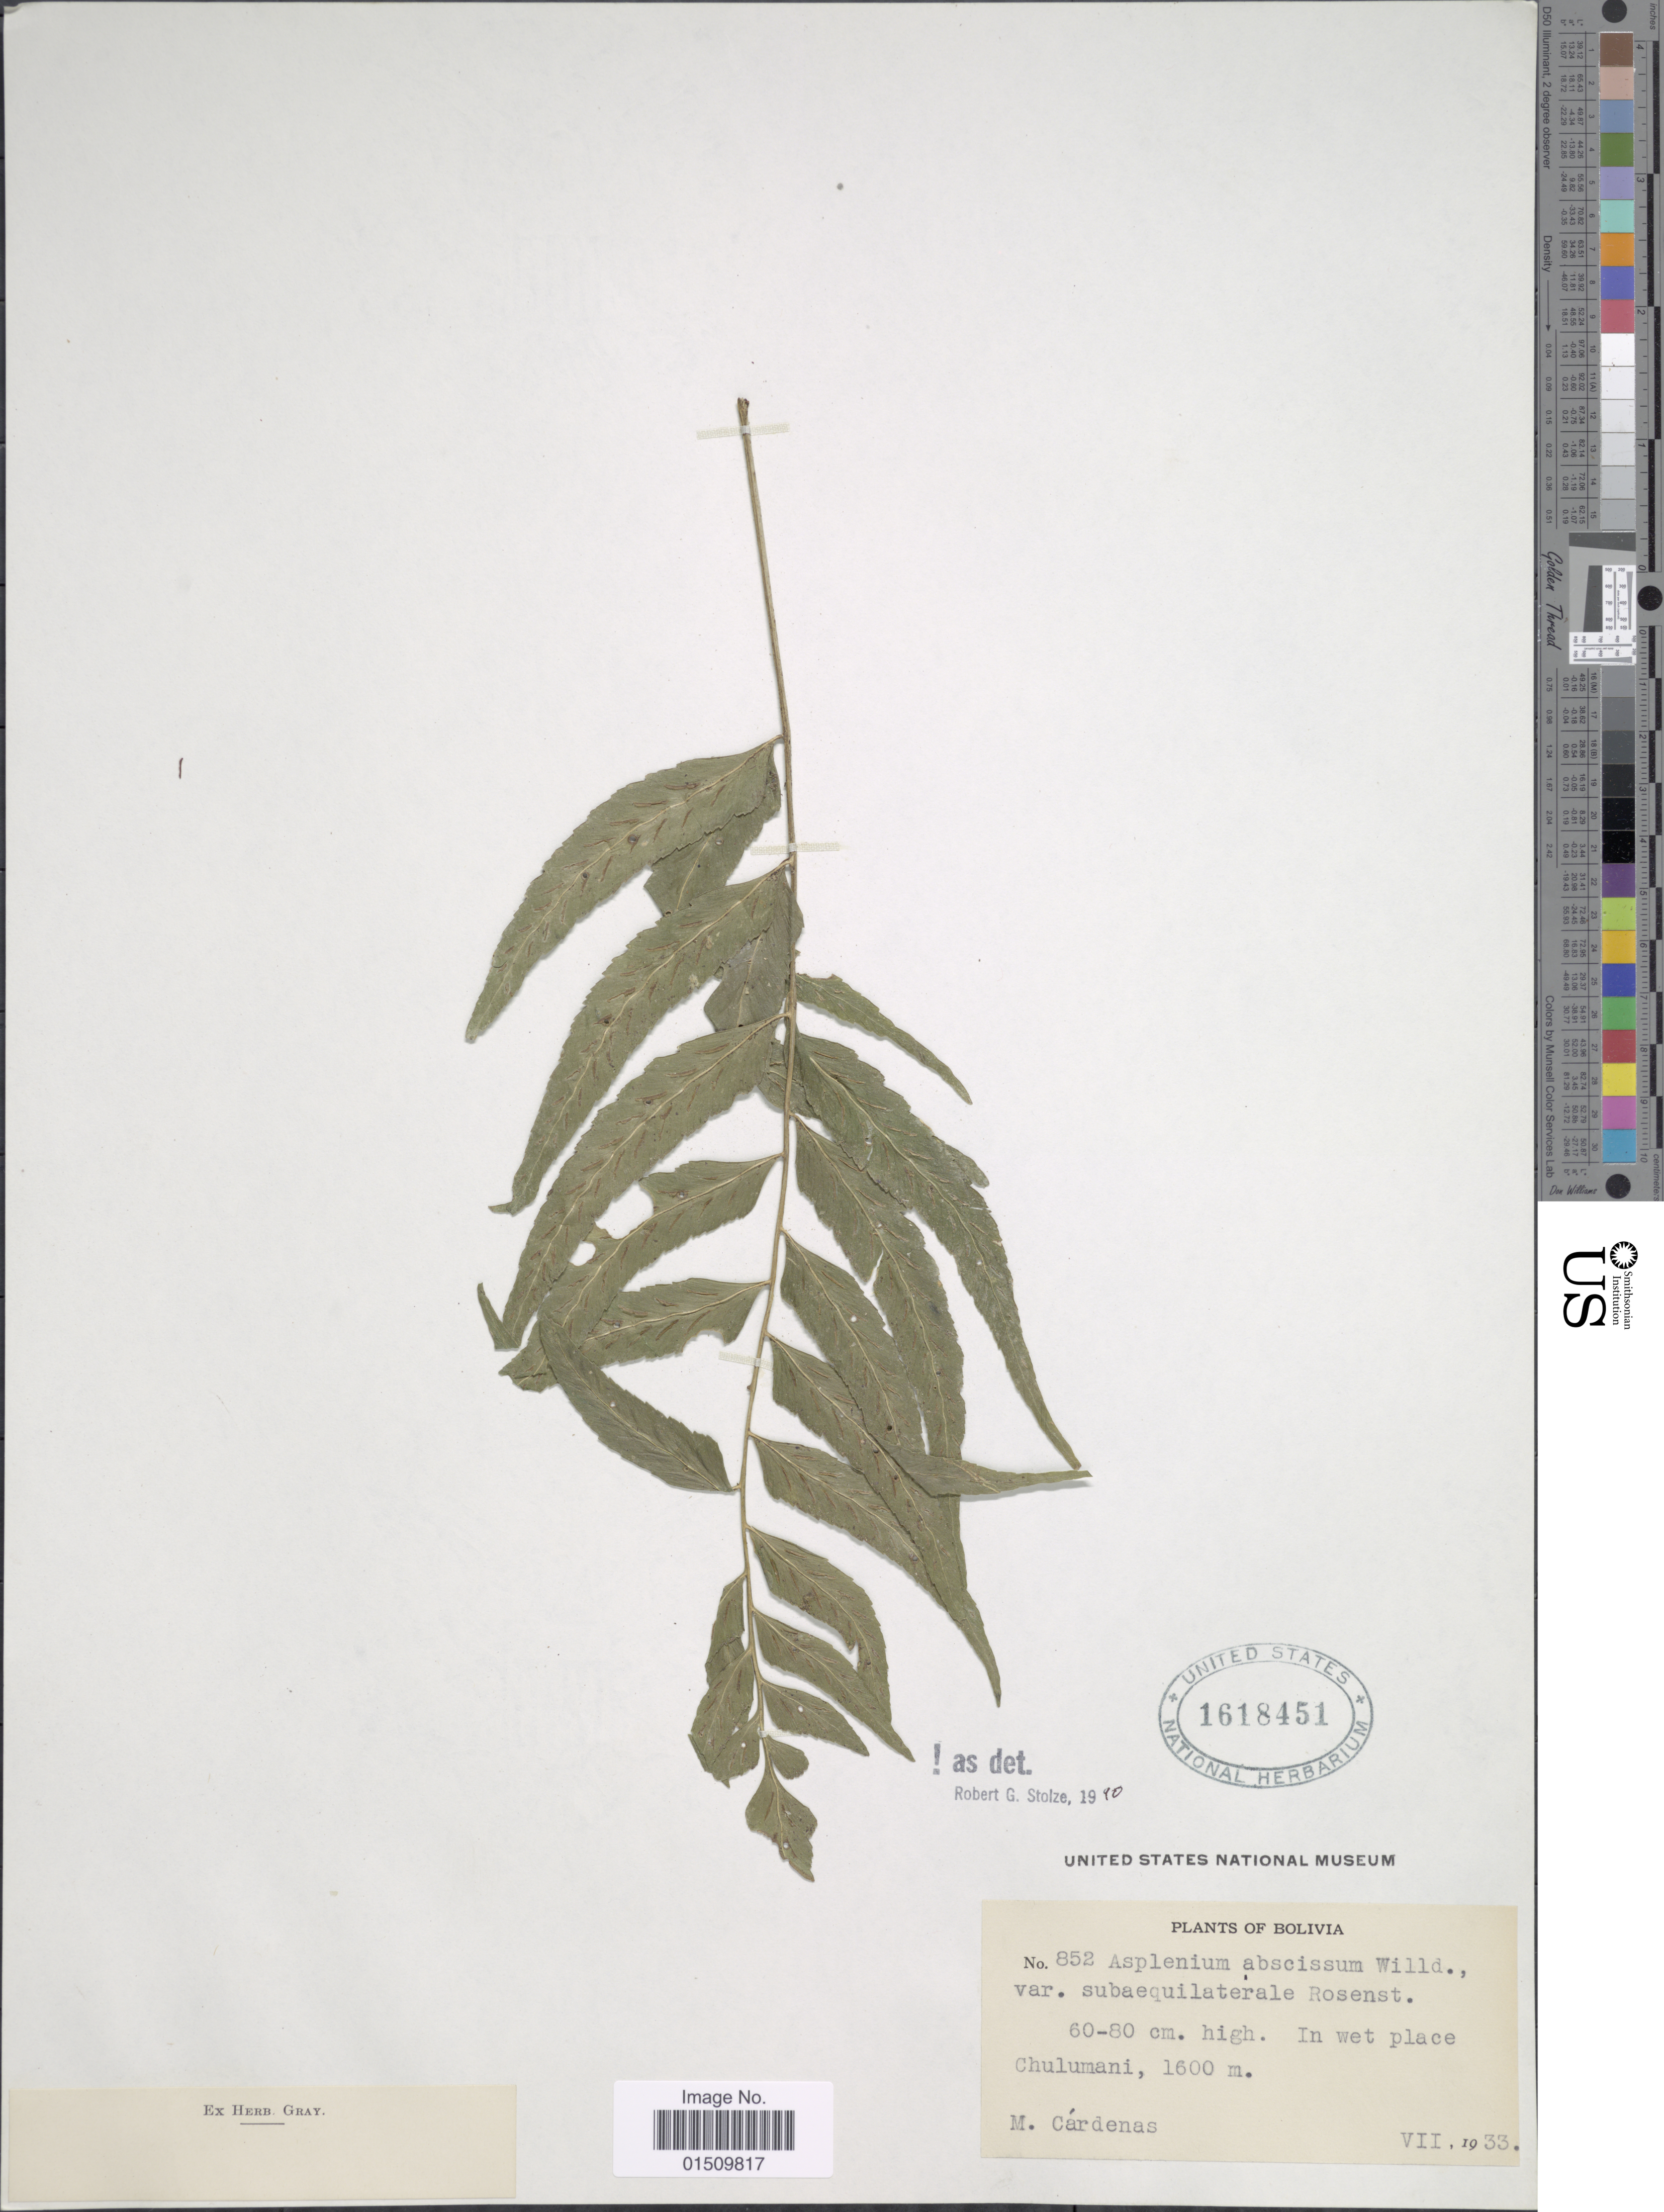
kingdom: Plantae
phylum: Tracheophyta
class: Polypodiopsida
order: Polypodiales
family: Aspleniaceae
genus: Asplenium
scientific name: Asplenium abscissum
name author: Willd.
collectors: M. Cárdenas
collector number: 852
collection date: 1933-07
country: Bolivia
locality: Bolivia, Chulumani.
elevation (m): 1600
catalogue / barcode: US 1618451